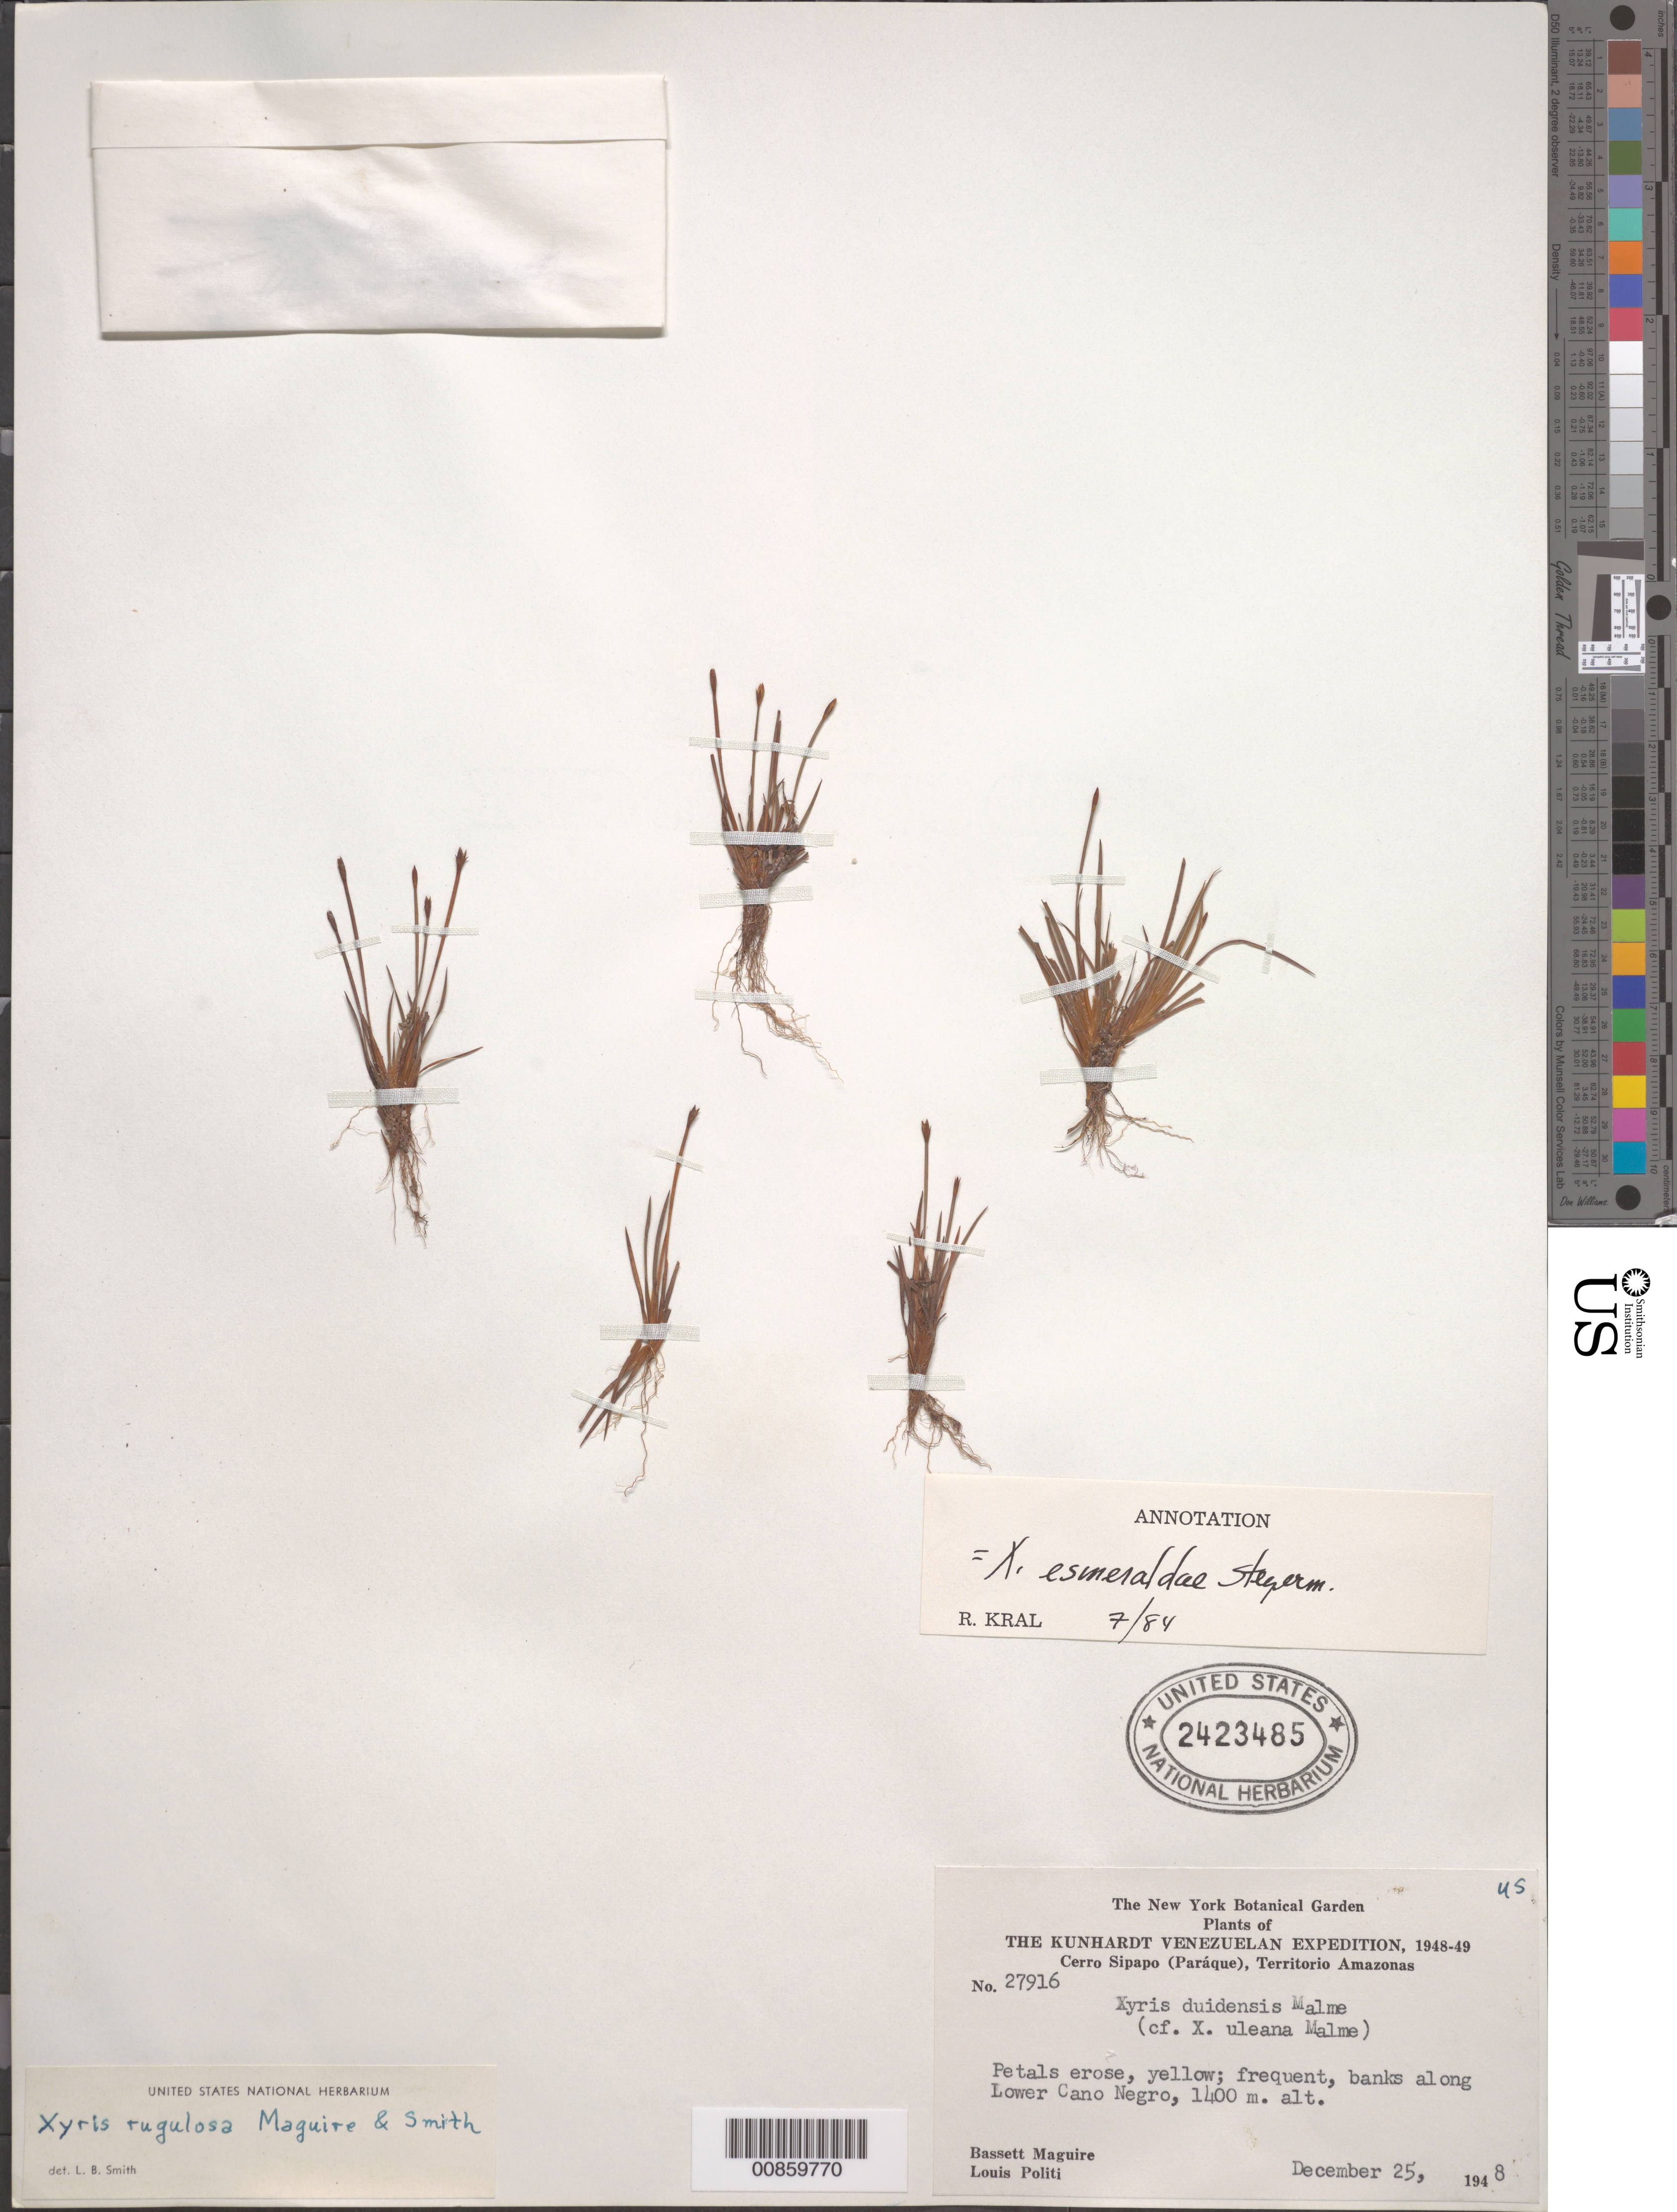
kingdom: Plantae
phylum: Tracheophyta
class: Liliopsida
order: Poales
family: Xyridaceae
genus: Xyris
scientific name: Xyris esmeraldae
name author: Steyerm.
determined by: Kral, Robert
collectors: B. Maguire & L. Politi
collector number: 27916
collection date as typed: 25-Dec-48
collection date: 1948-12-25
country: Venezuela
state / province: Amazonas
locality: Cerro Sipapo (Paráque), Lower Caño Negro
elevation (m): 1400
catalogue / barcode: US 2423485